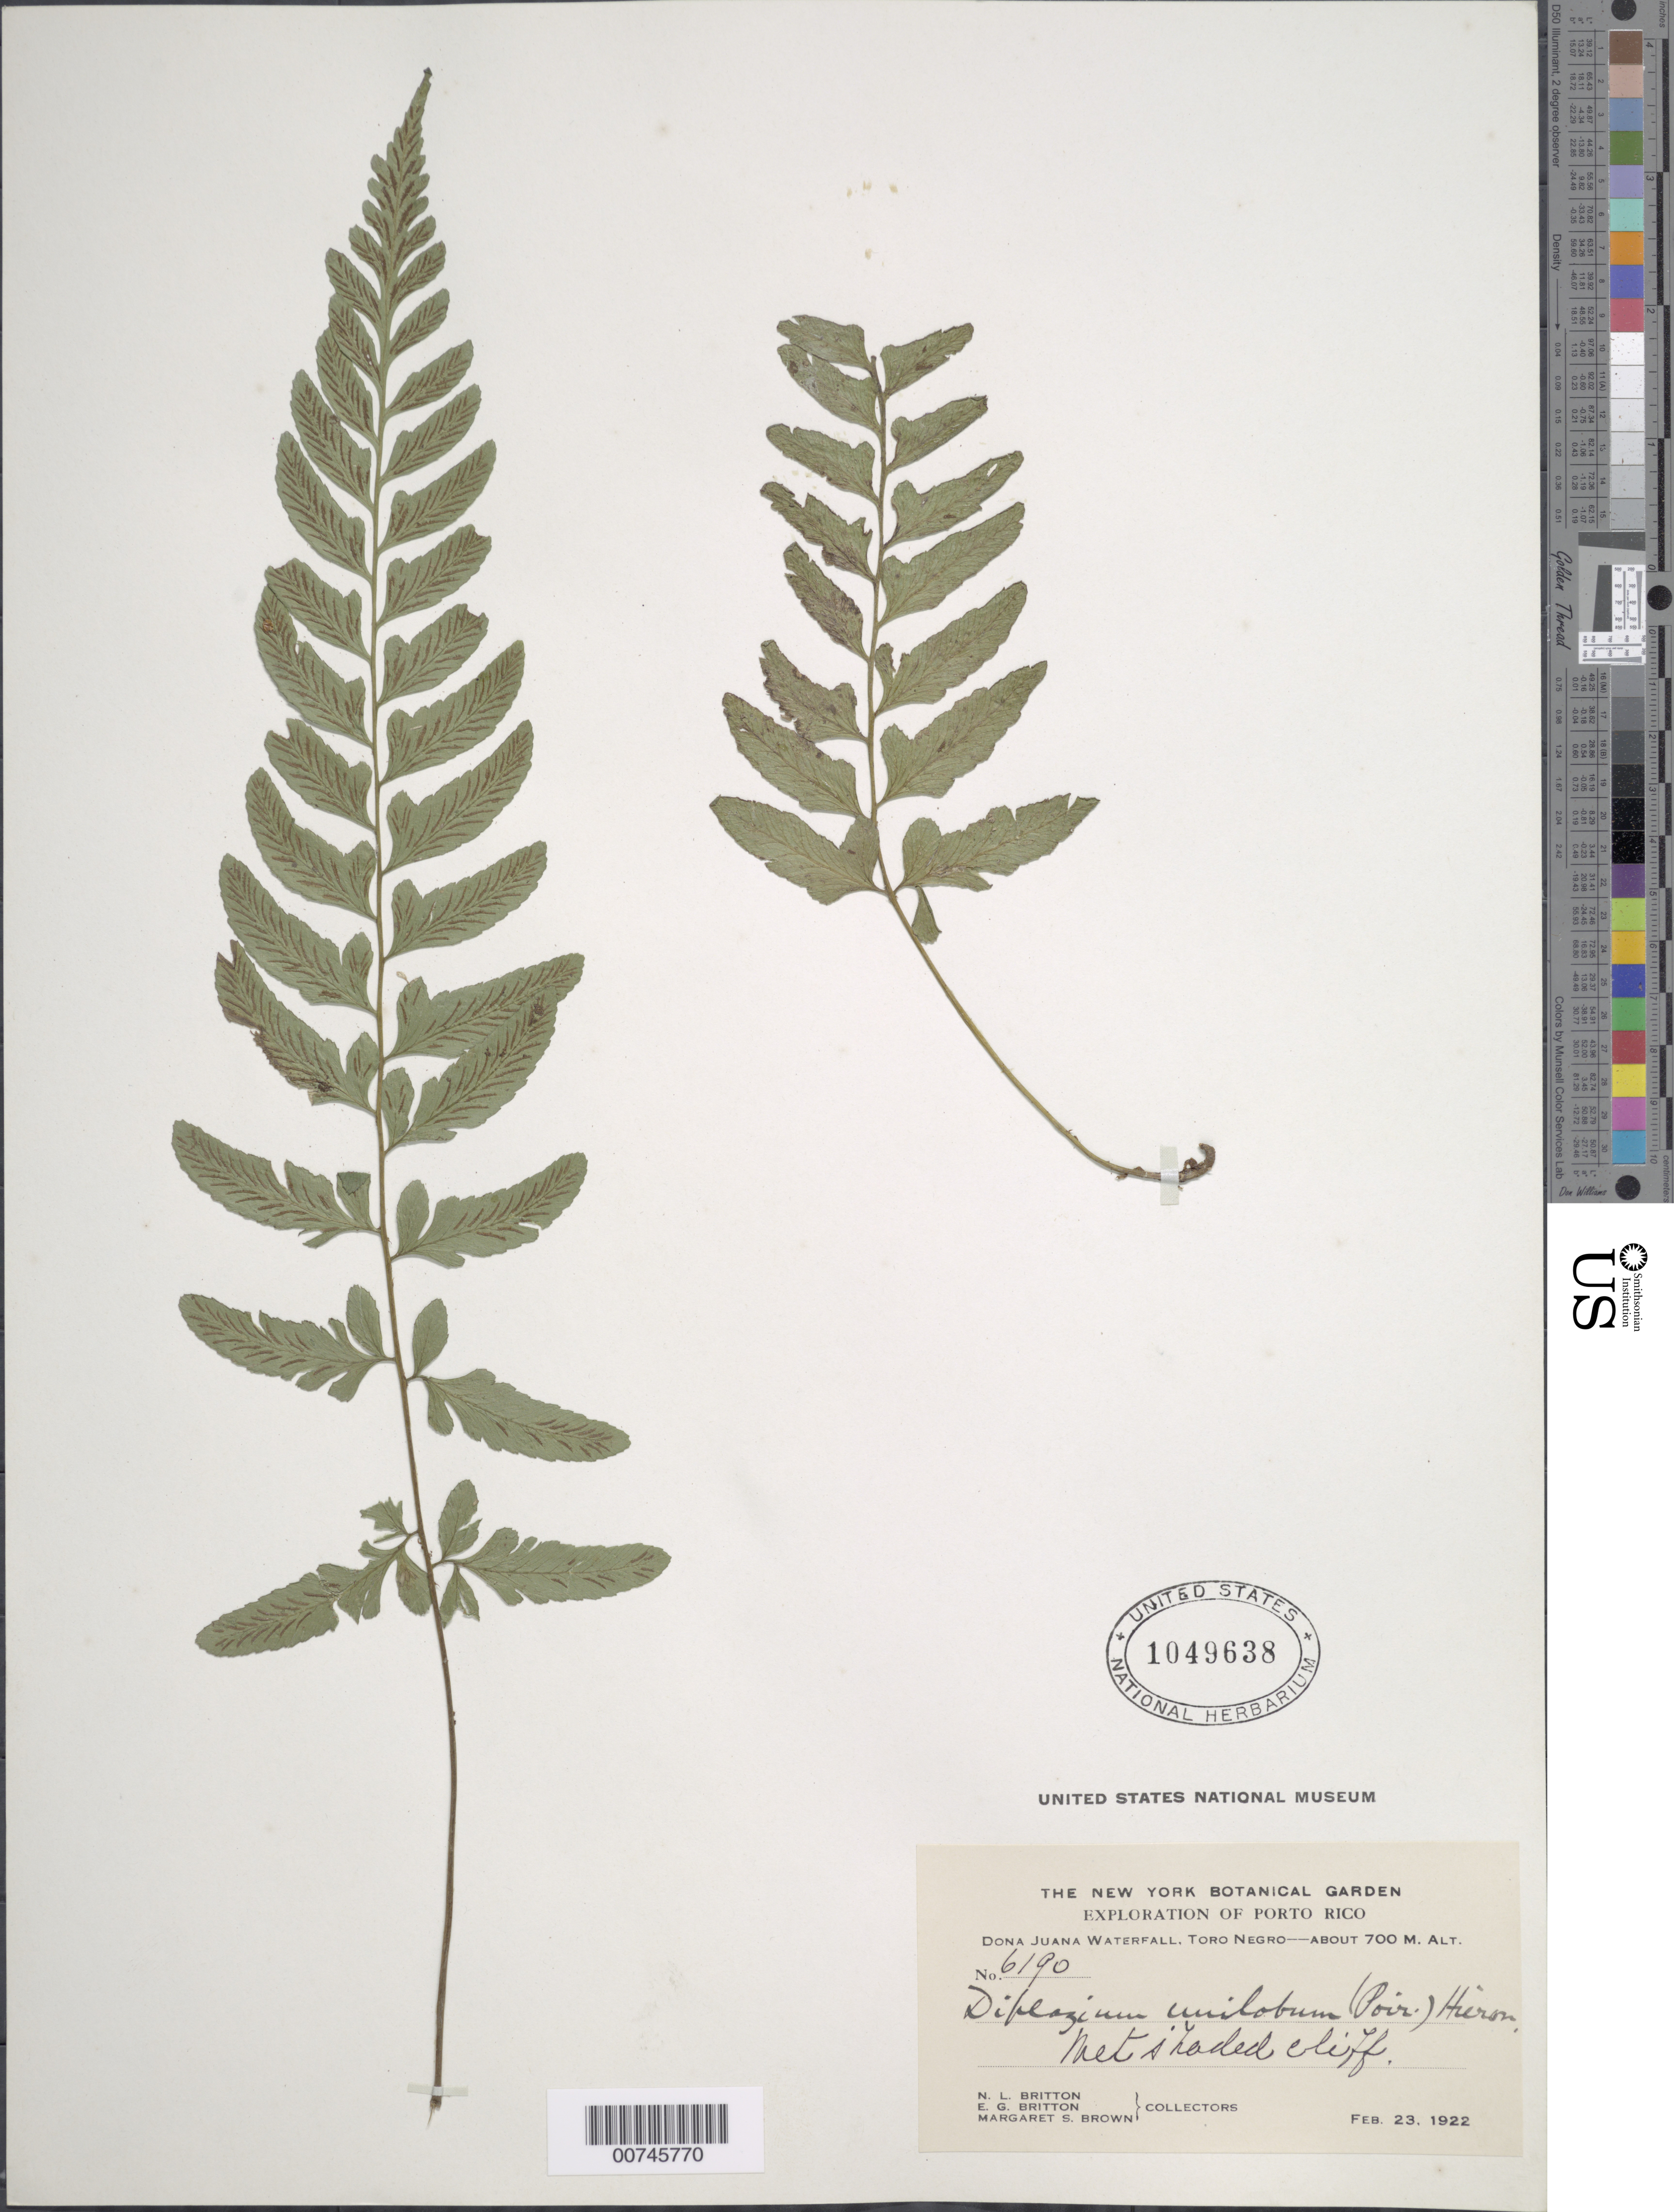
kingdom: Plantae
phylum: Tracheophyta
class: Polypodiopsida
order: Polypodiales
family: Athyriaceae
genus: Diplazium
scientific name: Diplazium unilobum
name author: (Poir.) Hieron.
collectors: N. Britton, E. G. Britton & M. S. Brown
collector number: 6190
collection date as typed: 23 Feb 1922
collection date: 1922-02-23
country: Puerto Rico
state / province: Villalba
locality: Doña Juana Waterfall, Toro Negro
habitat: Wet shaded cliff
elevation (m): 700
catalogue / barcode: US 1049638